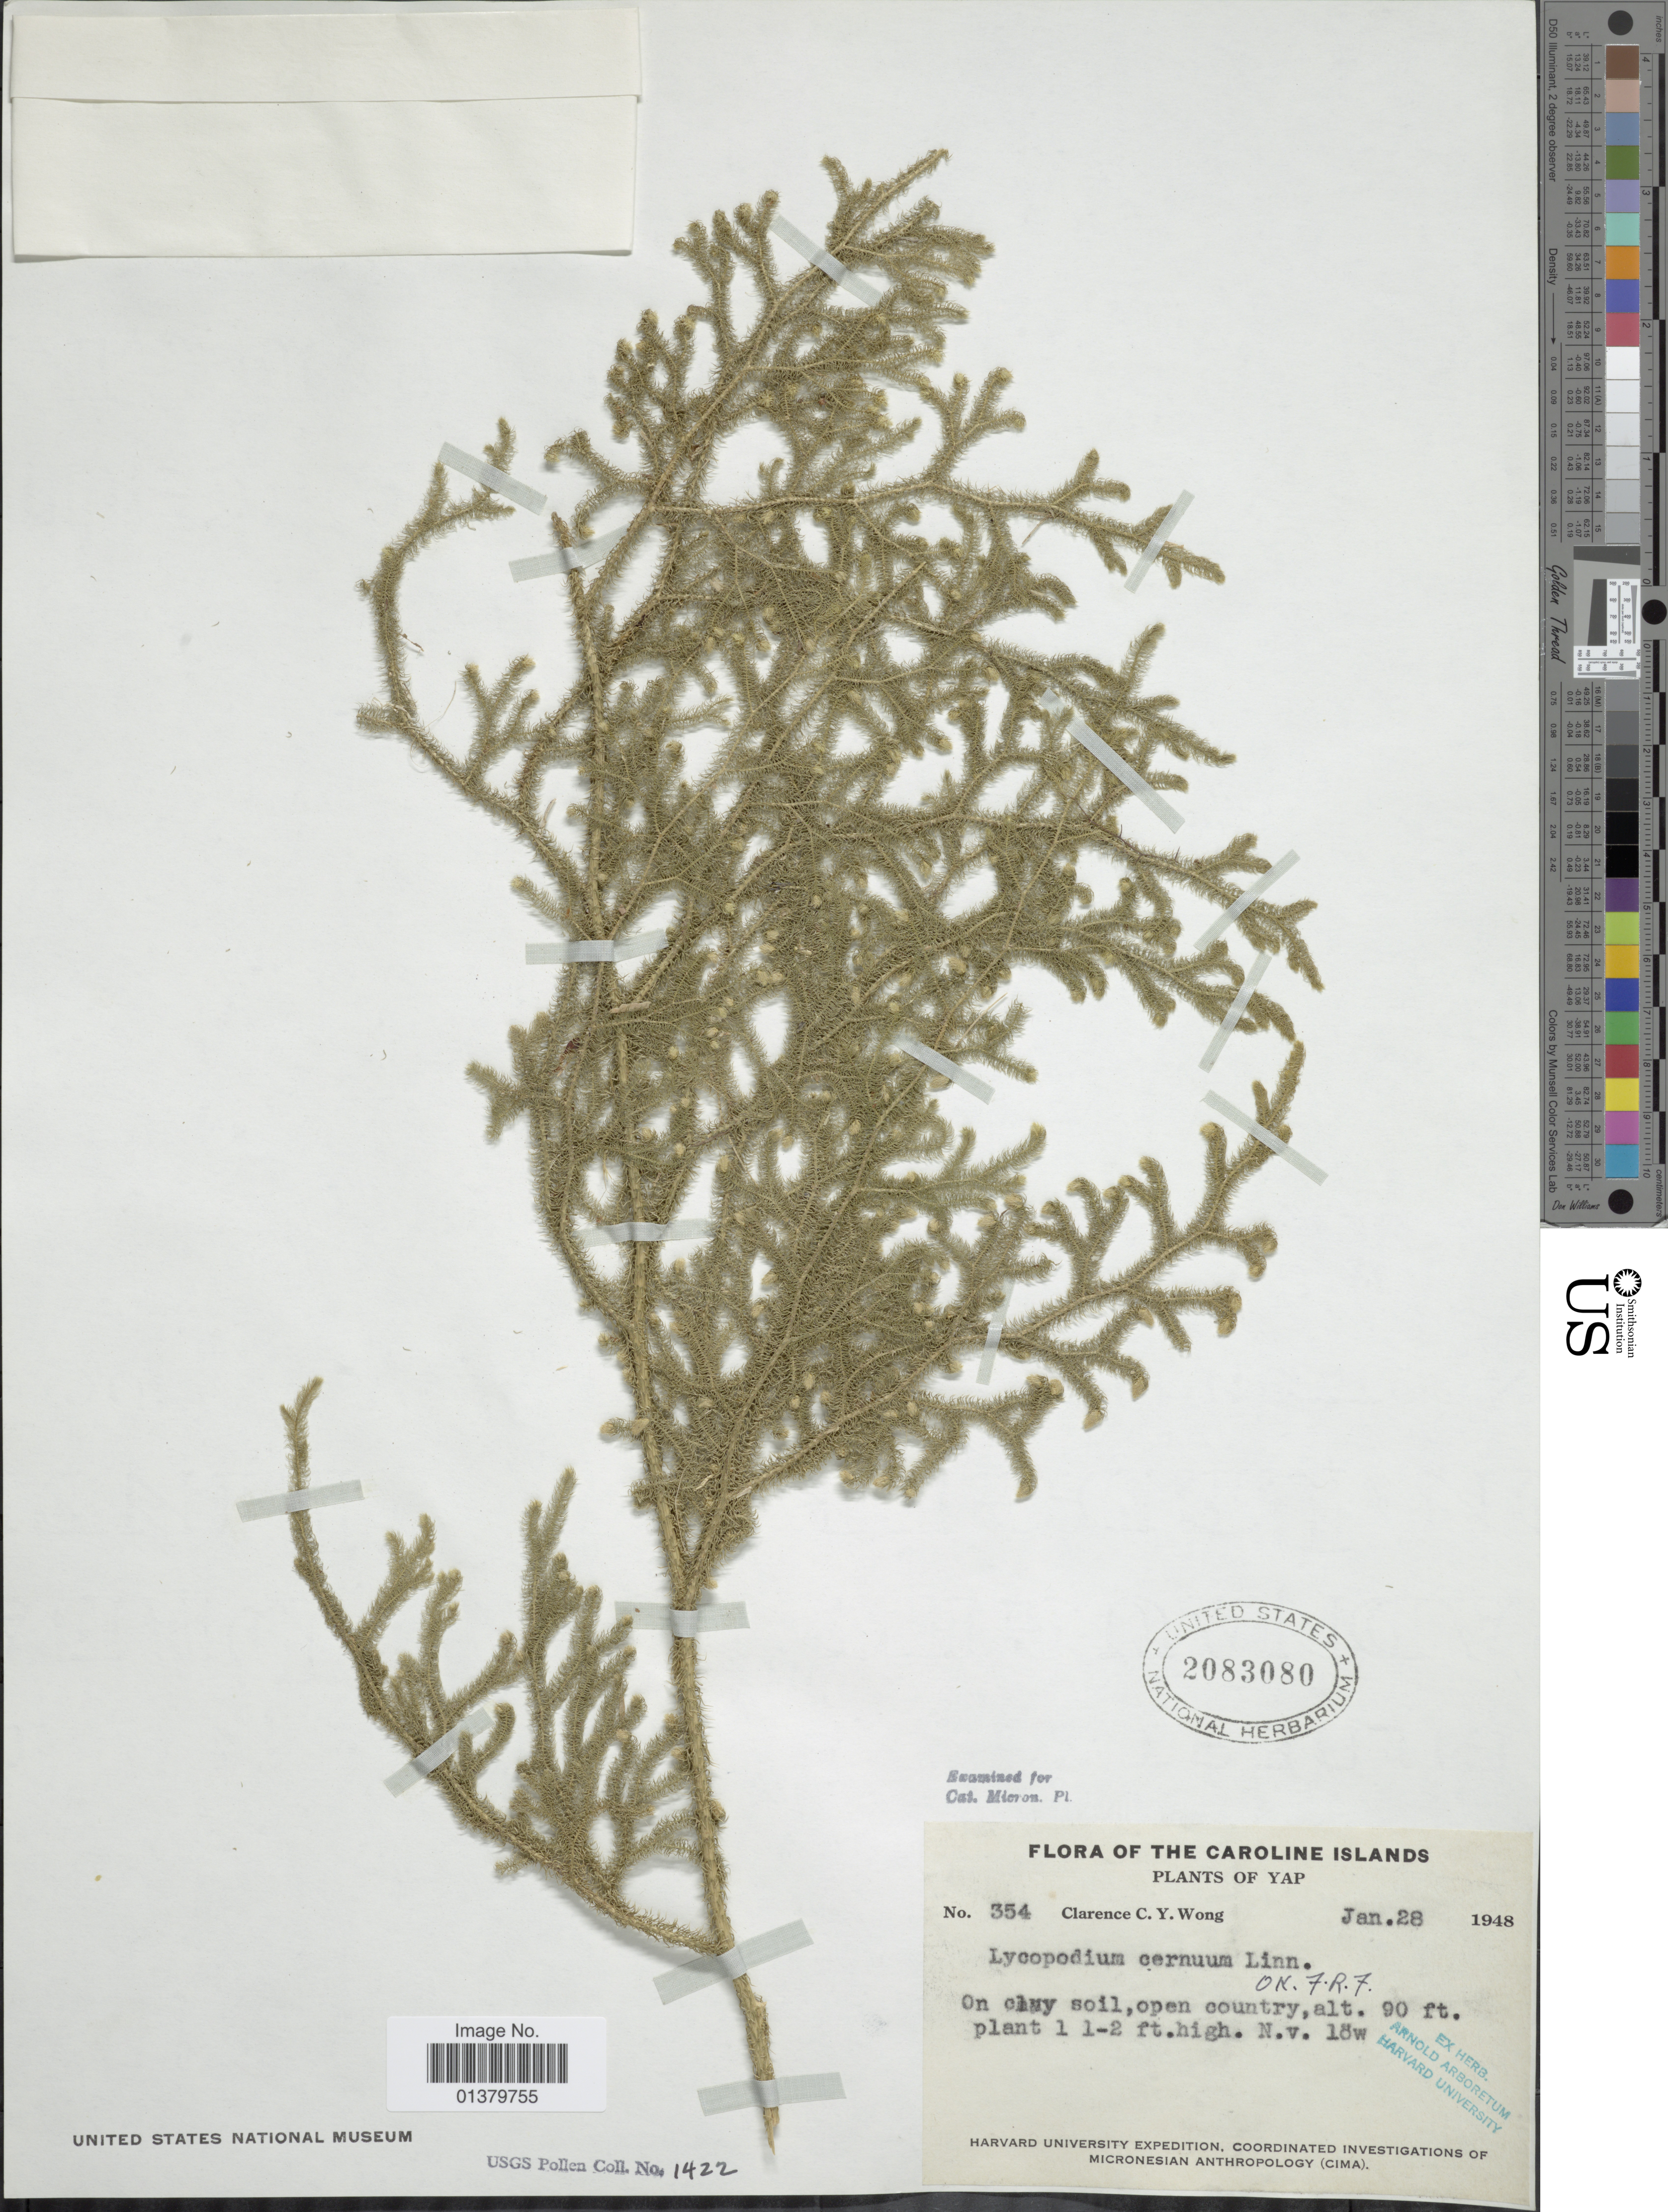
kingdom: Plantae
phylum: Tracheophyta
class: Lycopodiopsida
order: Lycopodiales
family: Lycopodiaceae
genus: Palhinhaea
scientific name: Palhinhaea cernua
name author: (L.) Vasc. & Franco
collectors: C. Y. C. Wong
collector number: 354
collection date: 1948-01-28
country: Micronesia, Federated States of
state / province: Yap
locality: The Caroline Islands,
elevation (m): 27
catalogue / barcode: US 2083080